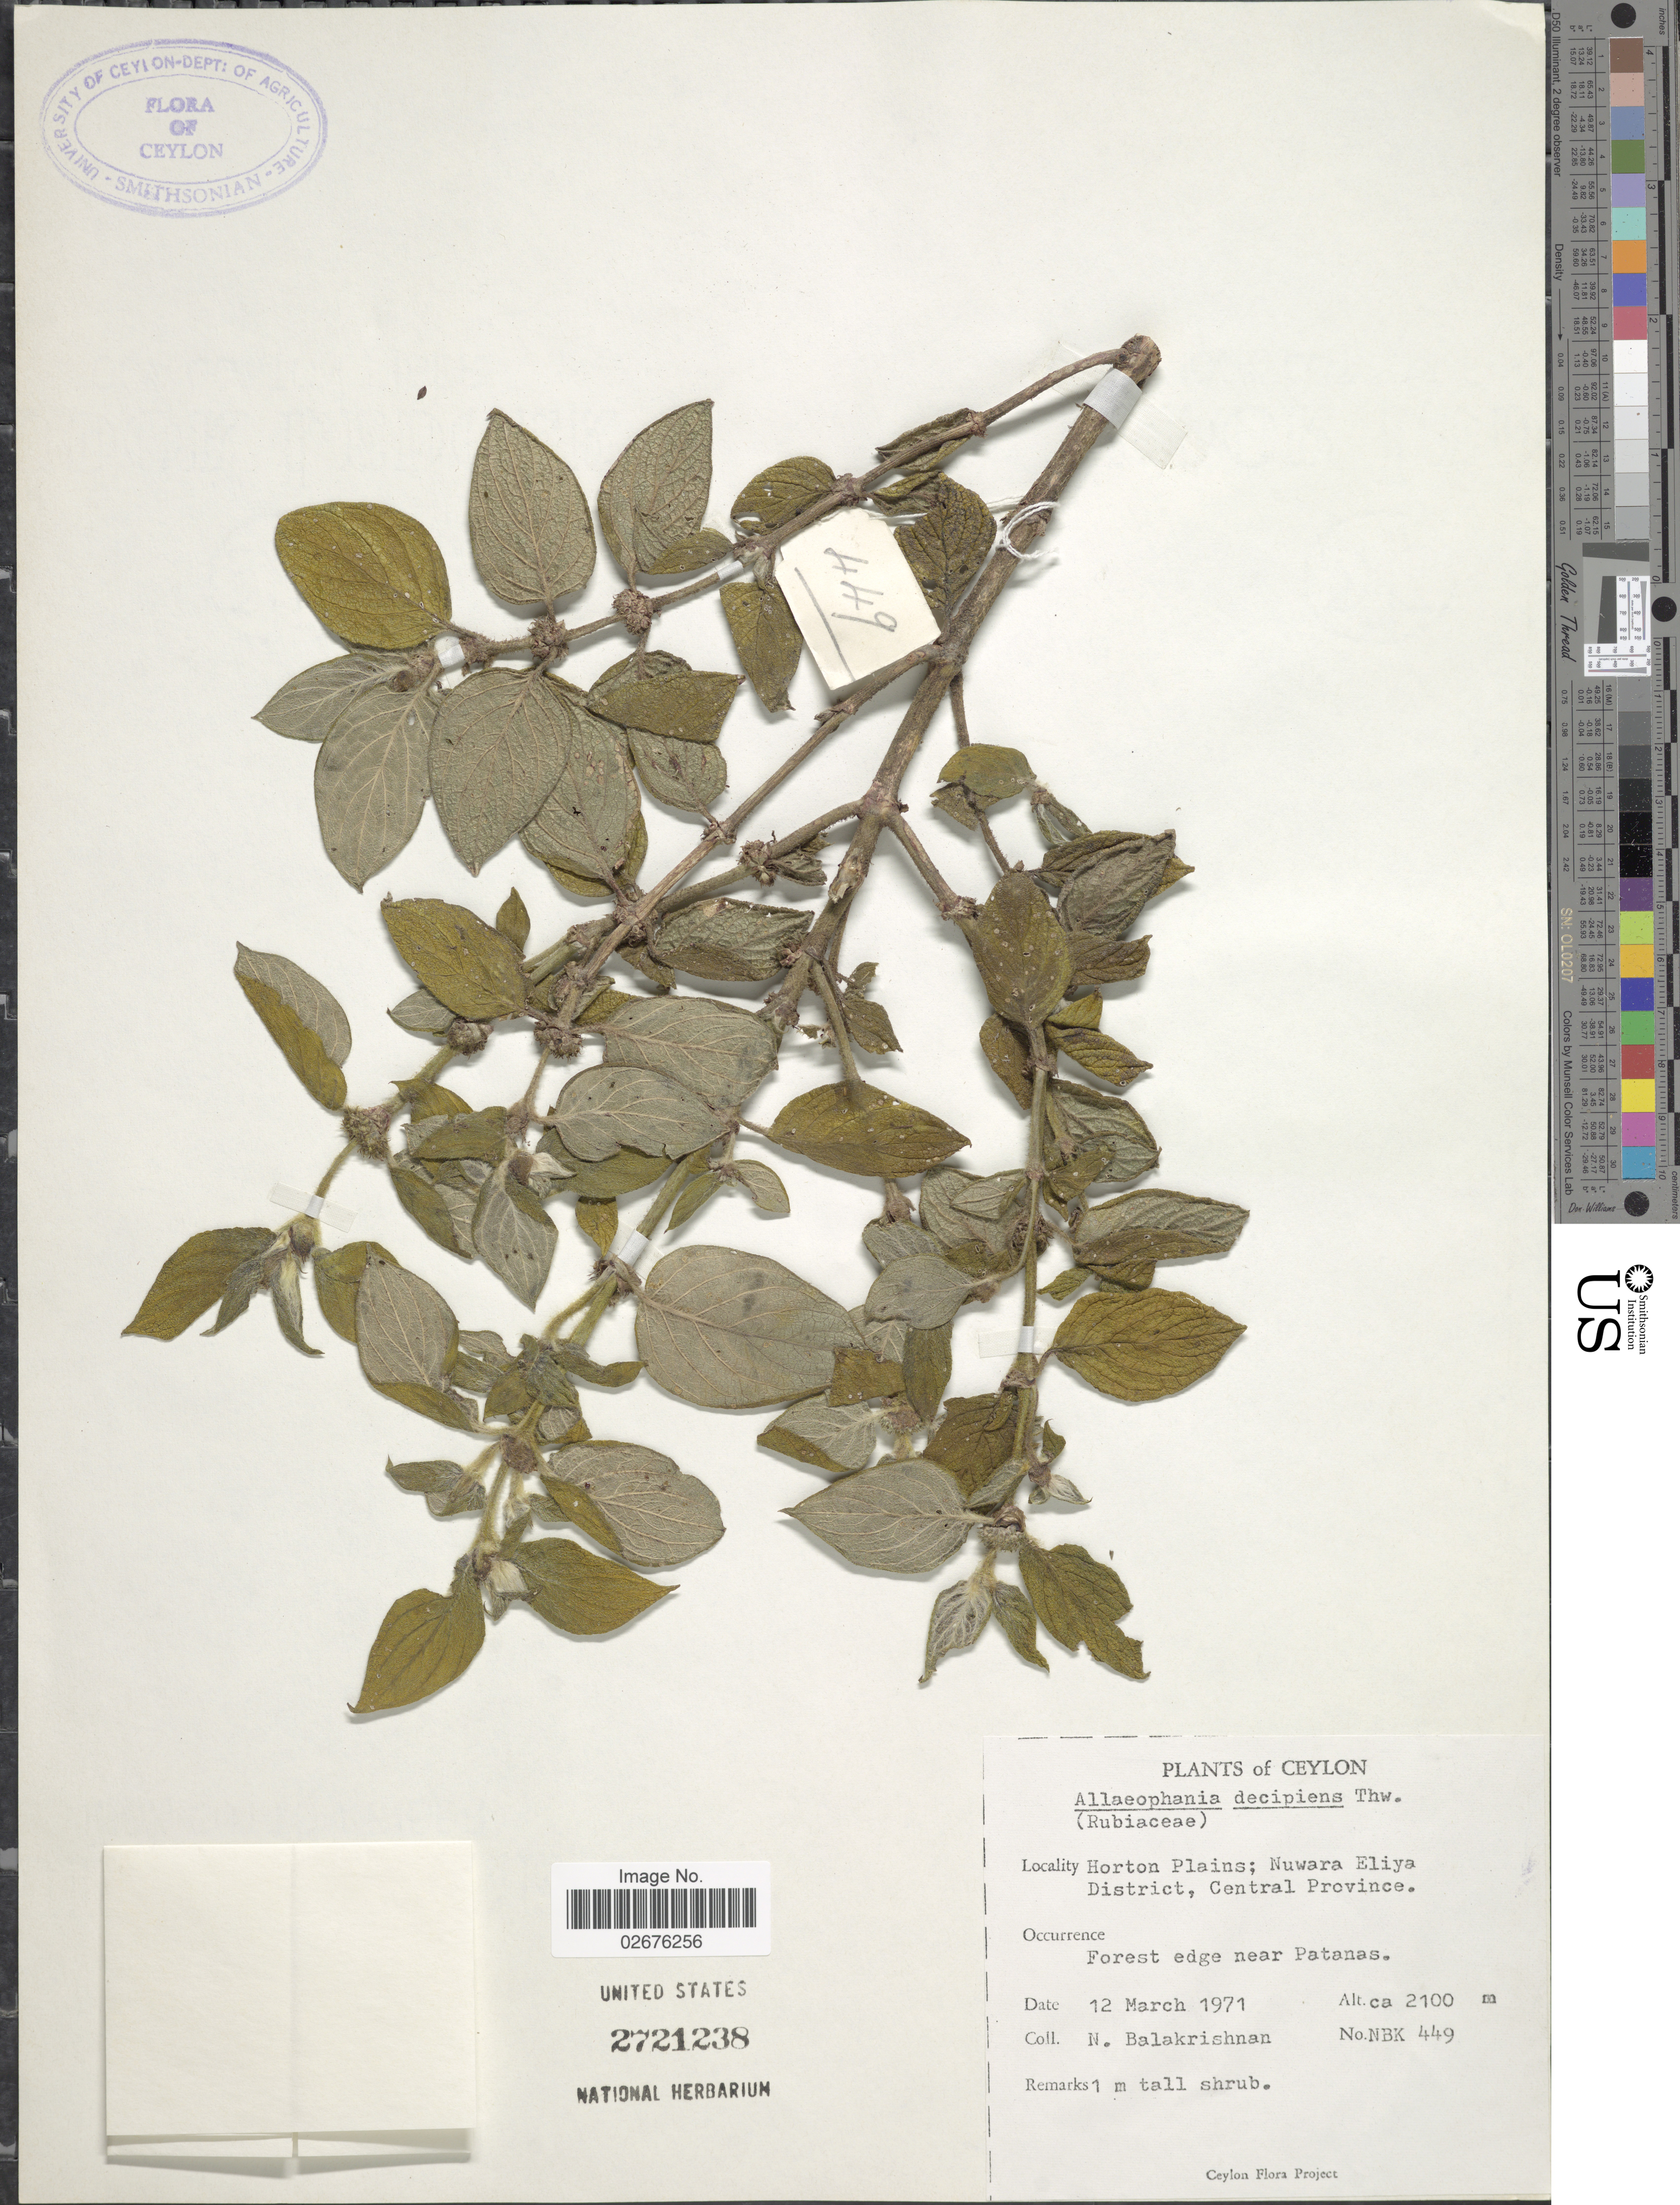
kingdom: Plantae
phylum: Tracheophyta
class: Magnoliopsida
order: Gentianales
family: Rubiaceae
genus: Allaeophania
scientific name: Allaeophania decipiens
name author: Thwaites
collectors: N. Balakrishnan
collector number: NBK449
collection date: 1971-03-12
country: Sri Lanka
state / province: Central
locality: Ceylon. Horton Plains; Nuwara Eliya District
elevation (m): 2100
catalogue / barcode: US 2721238